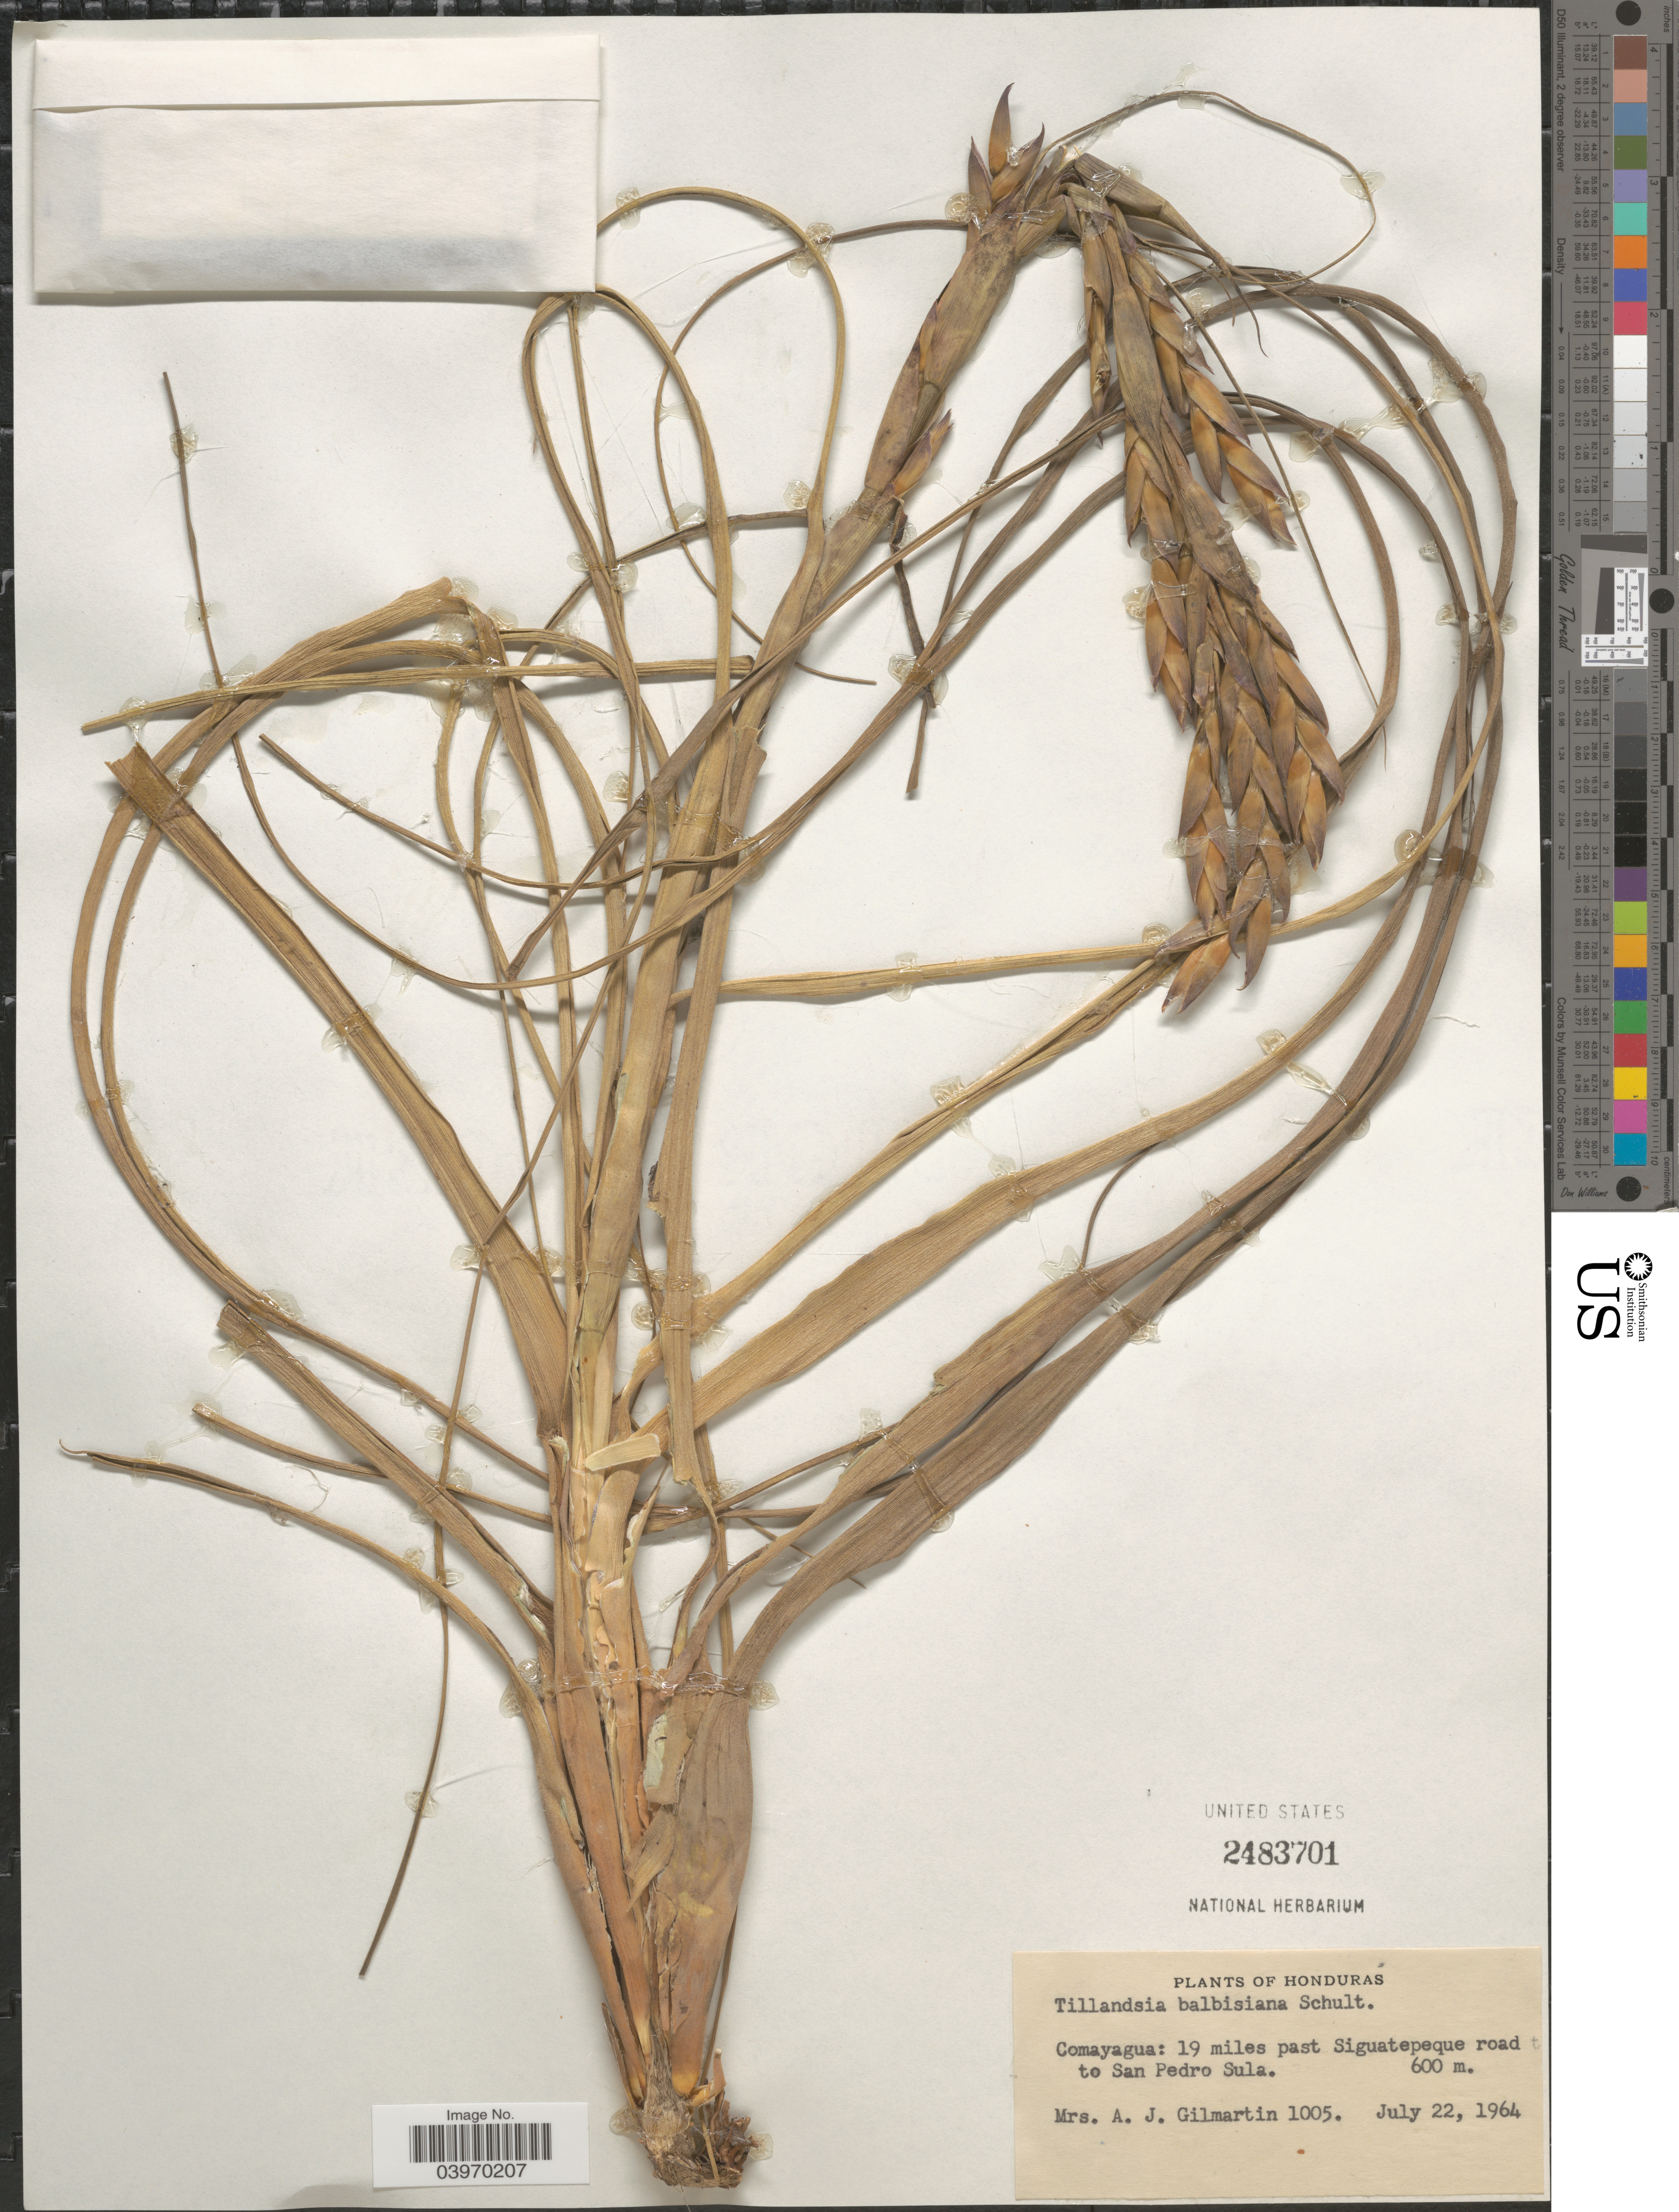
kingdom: Plantae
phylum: Tracheophyta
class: Liliopsida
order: Poales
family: Bromeliaceae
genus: Tillandsia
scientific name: Tillandsia balbisiana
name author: Schult. f.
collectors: A. J. Gilmartin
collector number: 1005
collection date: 1964-07-22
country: Honduras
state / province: Comayagua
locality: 19 miles past Siguatepeque road to San Pedro Sula.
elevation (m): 600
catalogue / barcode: US 2483701